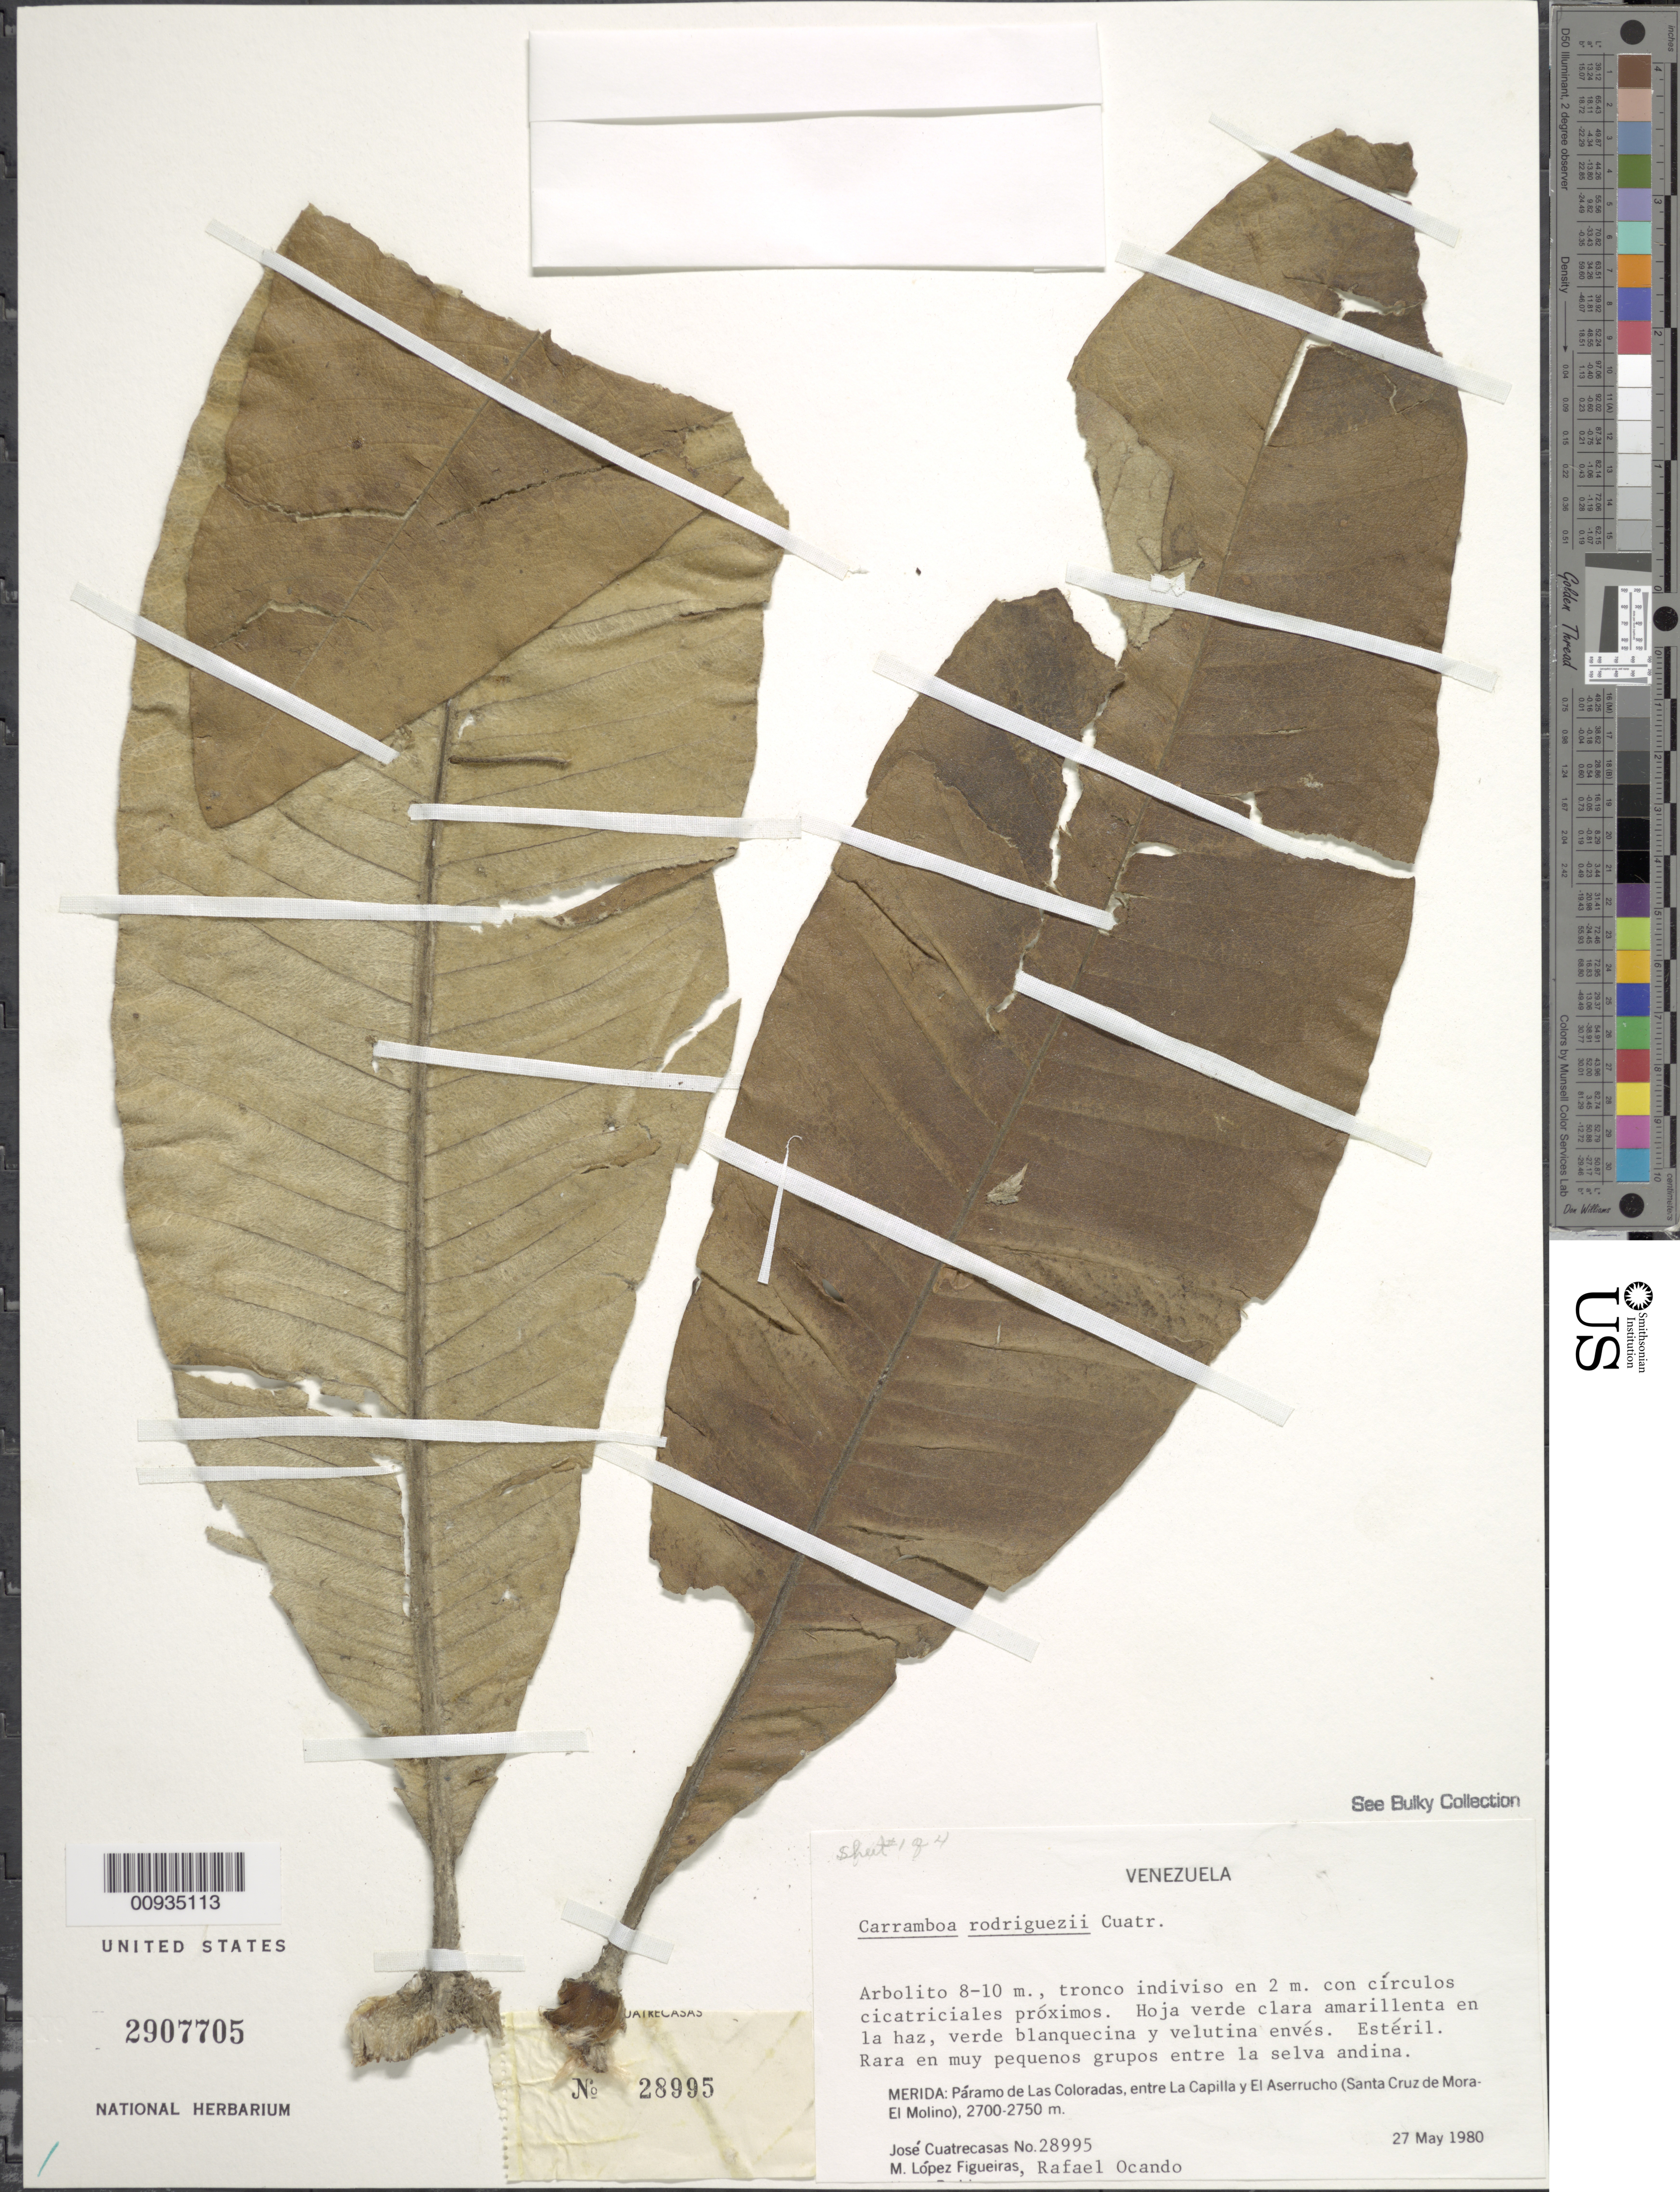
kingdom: Plantae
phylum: Tracheophyta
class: Magnoliopsida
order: Asterales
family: Asteraceae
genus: Carramboa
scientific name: Carramboa rodriguezii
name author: (Cuatrec.) Cuatrec.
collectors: J. Cuatrecasas & M. López Figueiras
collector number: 28995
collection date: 1980-05-27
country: Venezuela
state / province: Mérida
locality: Páramo de Las Coloradas. Entre La Capilla Y El Aserrucho (Santa Cruz de Mora-El Molino).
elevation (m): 2700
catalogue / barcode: US 2907705